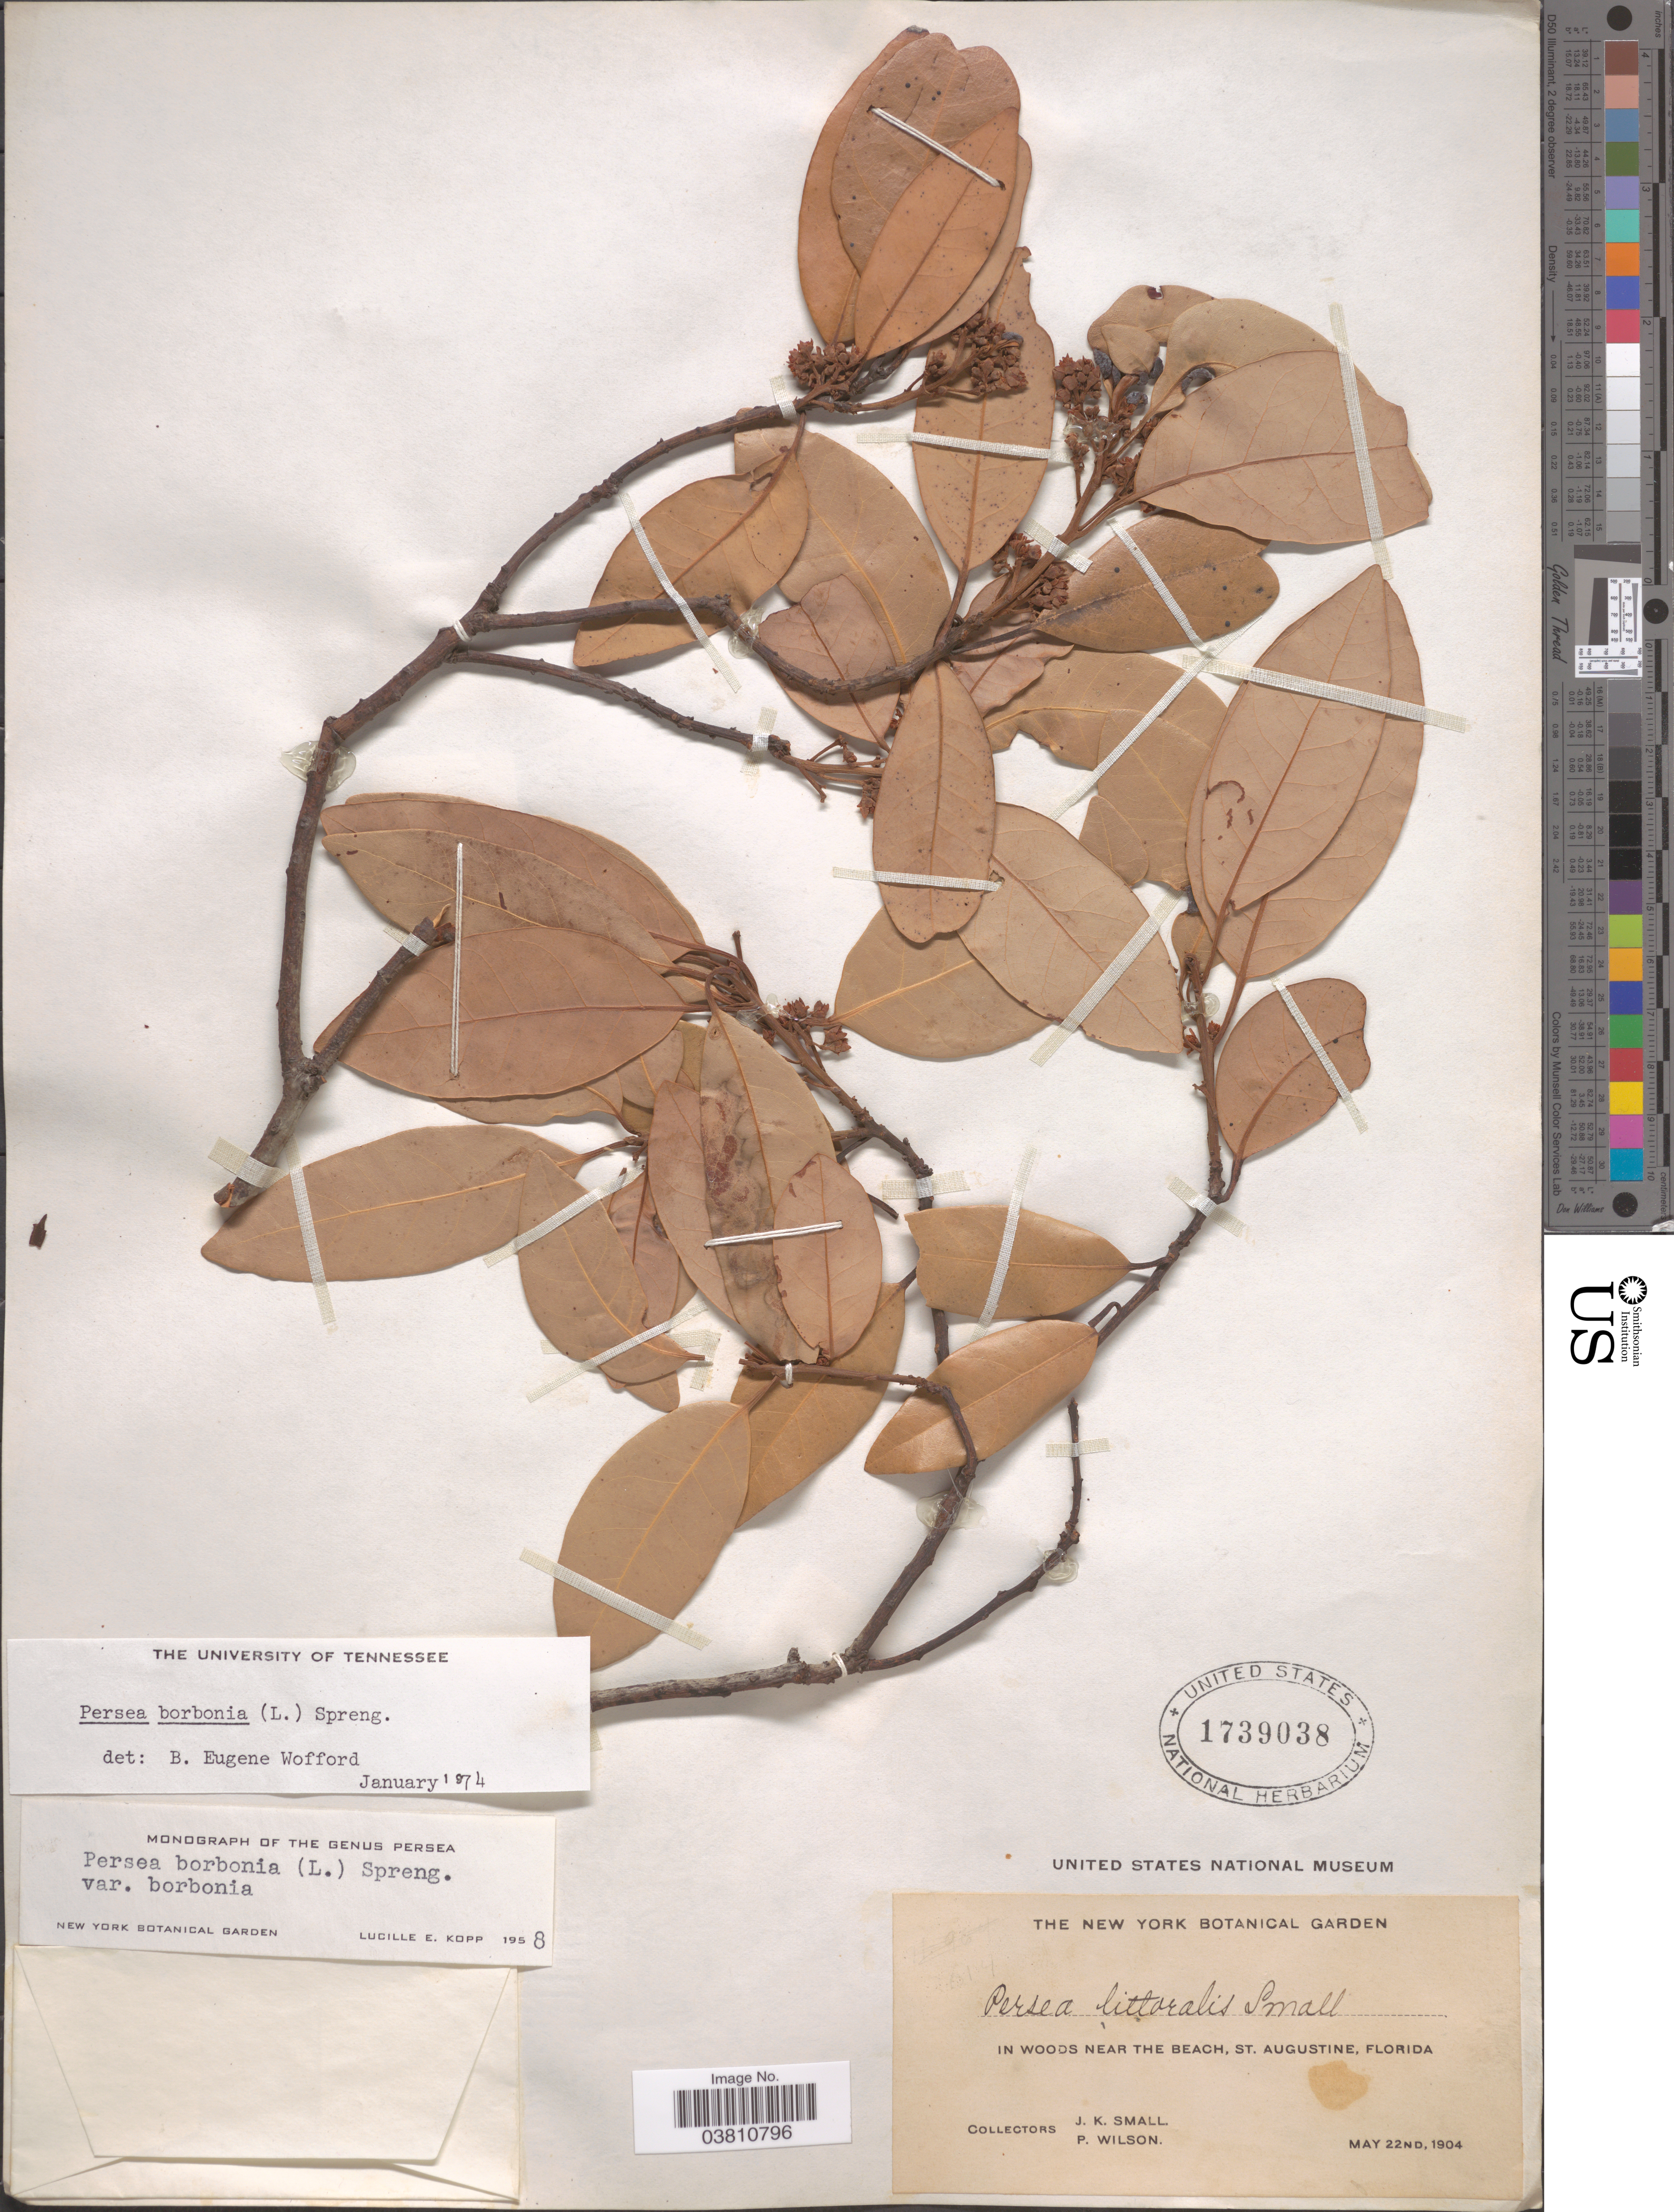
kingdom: Plantae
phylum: Tracheophyta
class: Magnoliopsida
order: Laurales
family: Lauraceae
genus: Persea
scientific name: Persea borbonia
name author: (L.) Spreng.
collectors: J. K. Small & P. Wilson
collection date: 1904-05-22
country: United States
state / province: Florida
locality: In woods near the beach, St. Augustine.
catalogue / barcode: US 1739038